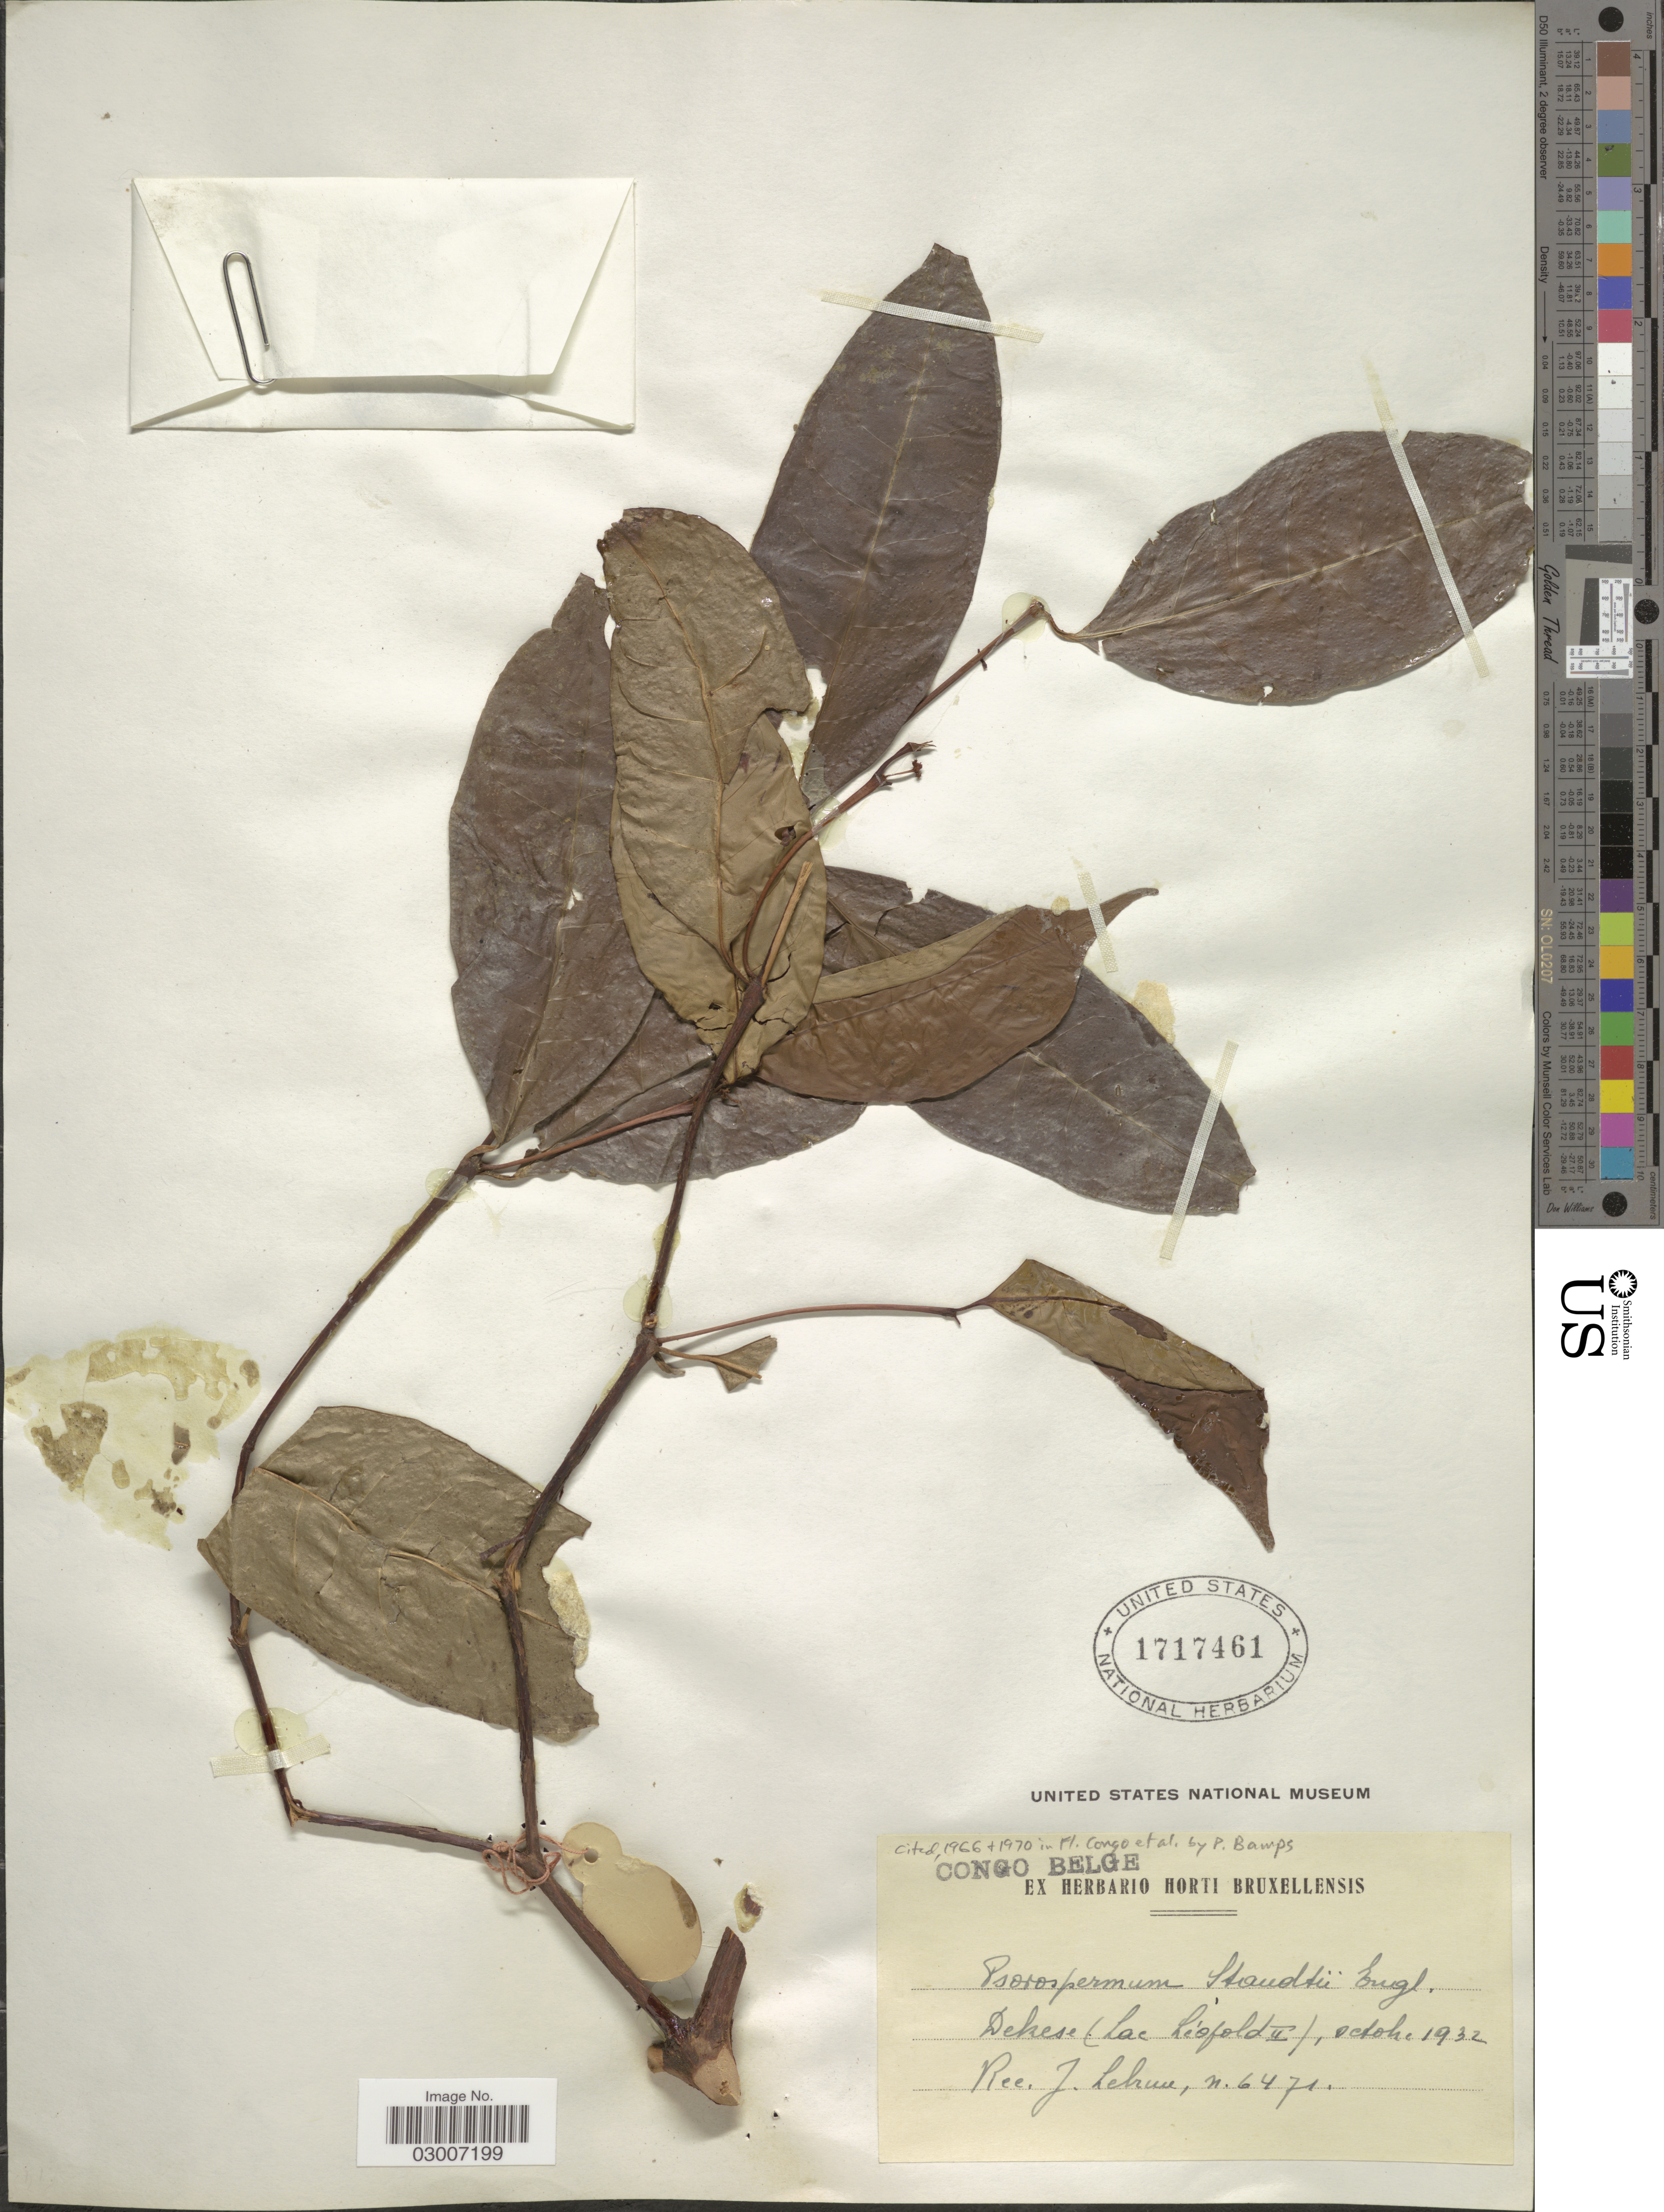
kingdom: Plantae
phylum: Tracheophyta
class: Magnoliopsida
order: Malpighiales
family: Hypericaceae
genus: Psorospermum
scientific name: Psorospermum staudtii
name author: Engl.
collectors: J. A. Lebrun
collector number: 6471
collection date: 1932-10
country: Congo, Democratic Republic of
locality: Congo Belge. Dekese (Lac Léopold II).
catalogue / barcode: US 1717461